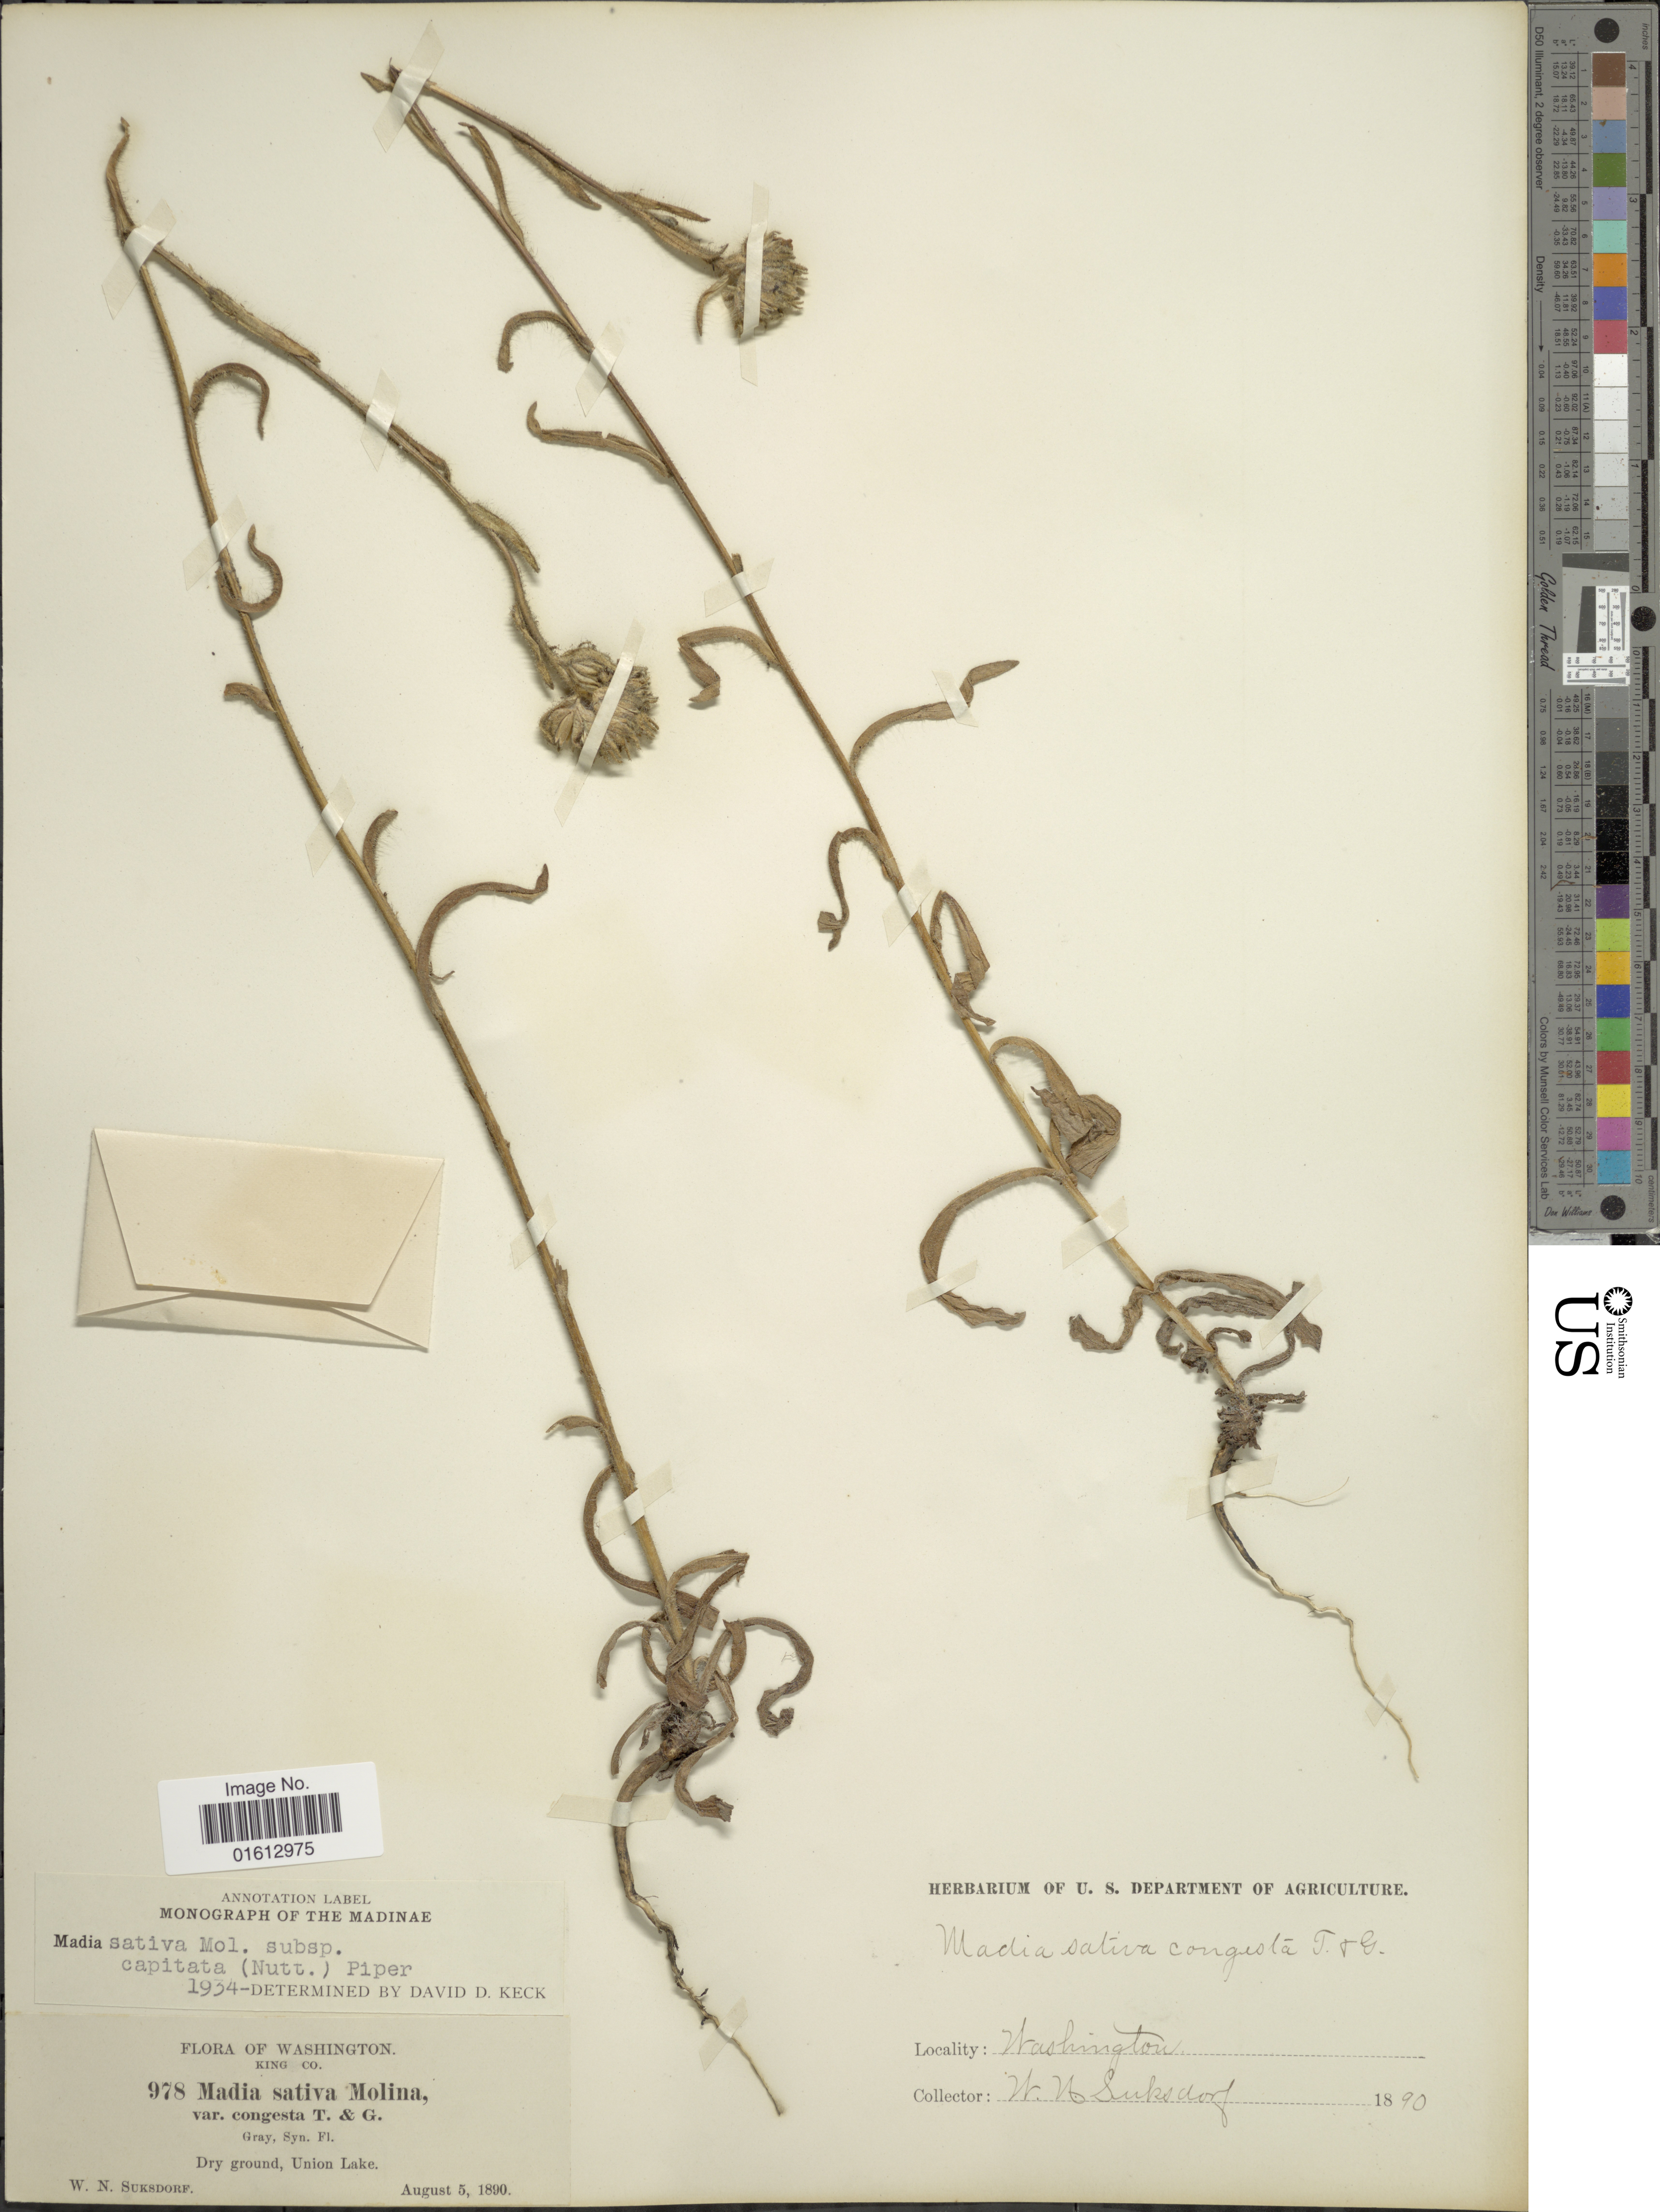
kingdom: Plantae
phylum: Tracheophyta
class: Magnoliopsida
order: Asterales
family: Asteraceae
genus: Madia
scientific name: Madia sativa subsp. capitata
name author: (Nutt.) Piper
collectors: W. N. Suksdorf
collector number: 978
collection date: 1890-08-05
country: United States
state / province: Washington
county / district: King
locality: Washington, King Co., Gray, Syn. Fi, Dry ground, Union Lake.